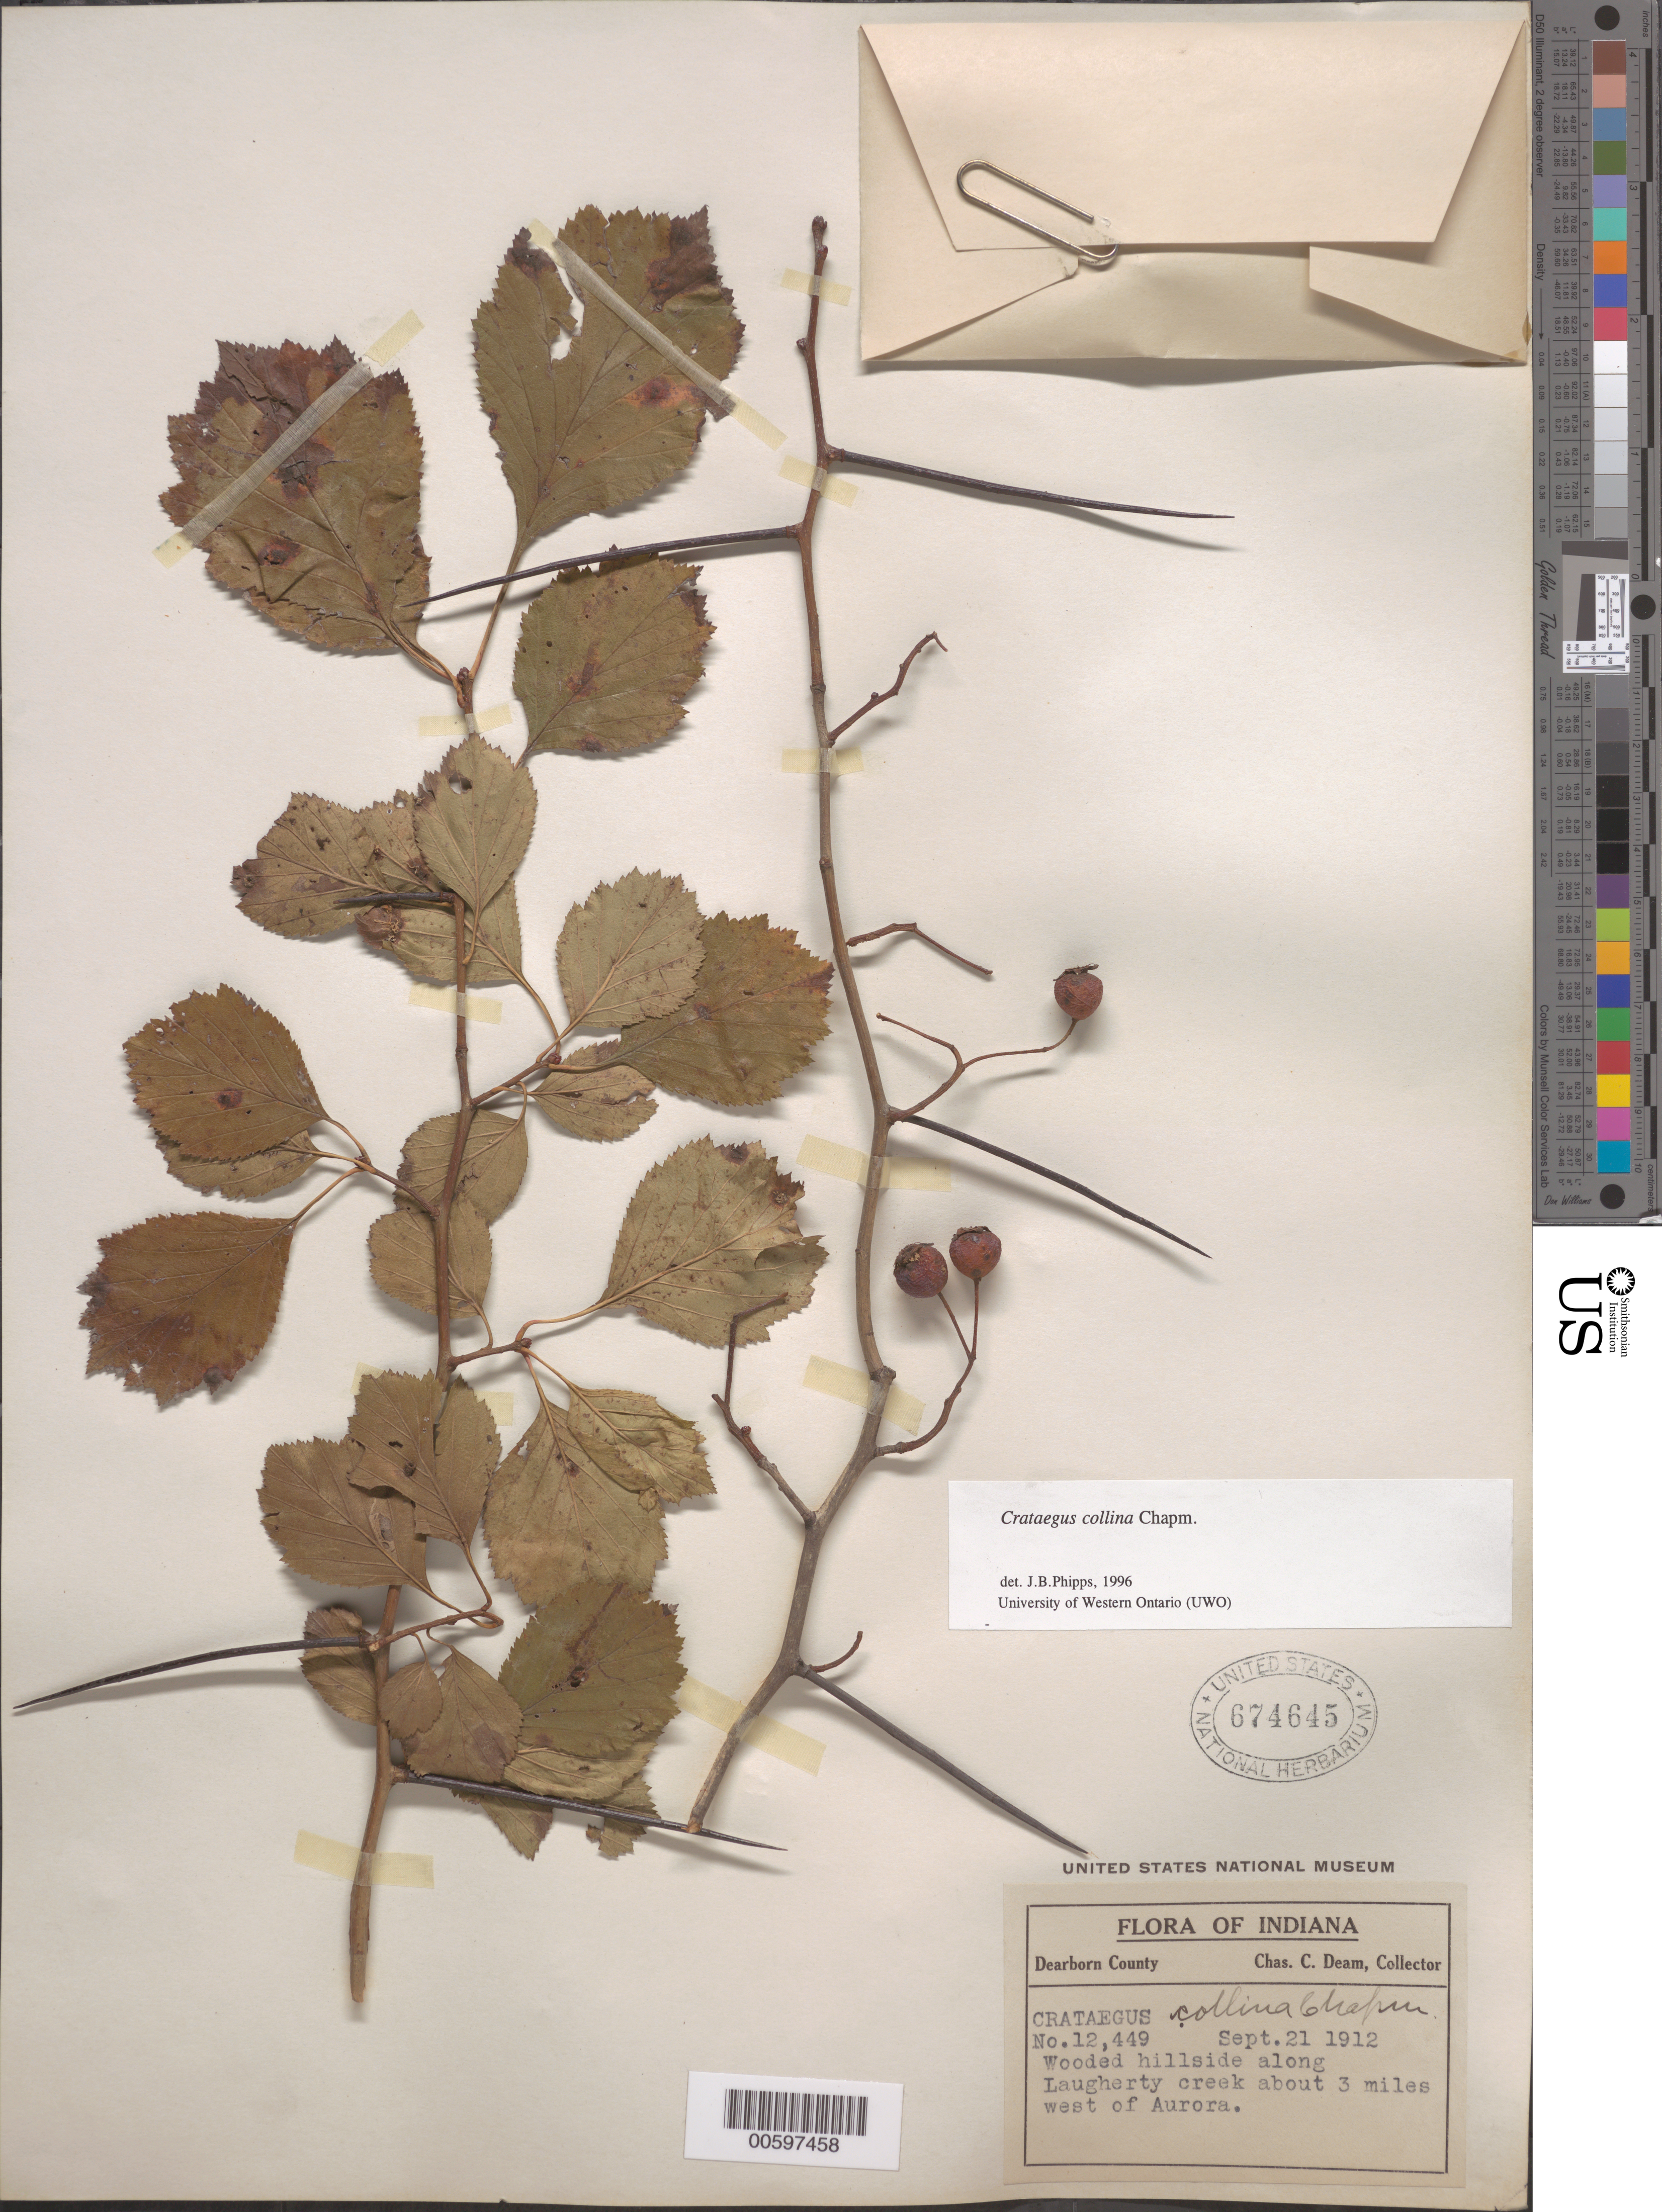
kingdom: Plantae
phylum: Tracheophyta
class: Magnoliopsida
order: Rosales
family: Rosaceae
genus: Crataegus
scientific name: Crataegus collina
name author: Chapm.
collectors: C. C. Deam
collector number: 12449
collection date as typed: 21 Sep 1912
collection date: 1912-09-21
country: United States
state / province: Indiana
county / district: Dearborn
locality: Along Laugherty creek about 3 mi. W of Aurora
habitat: Wooded hillside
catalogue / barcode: US 674645